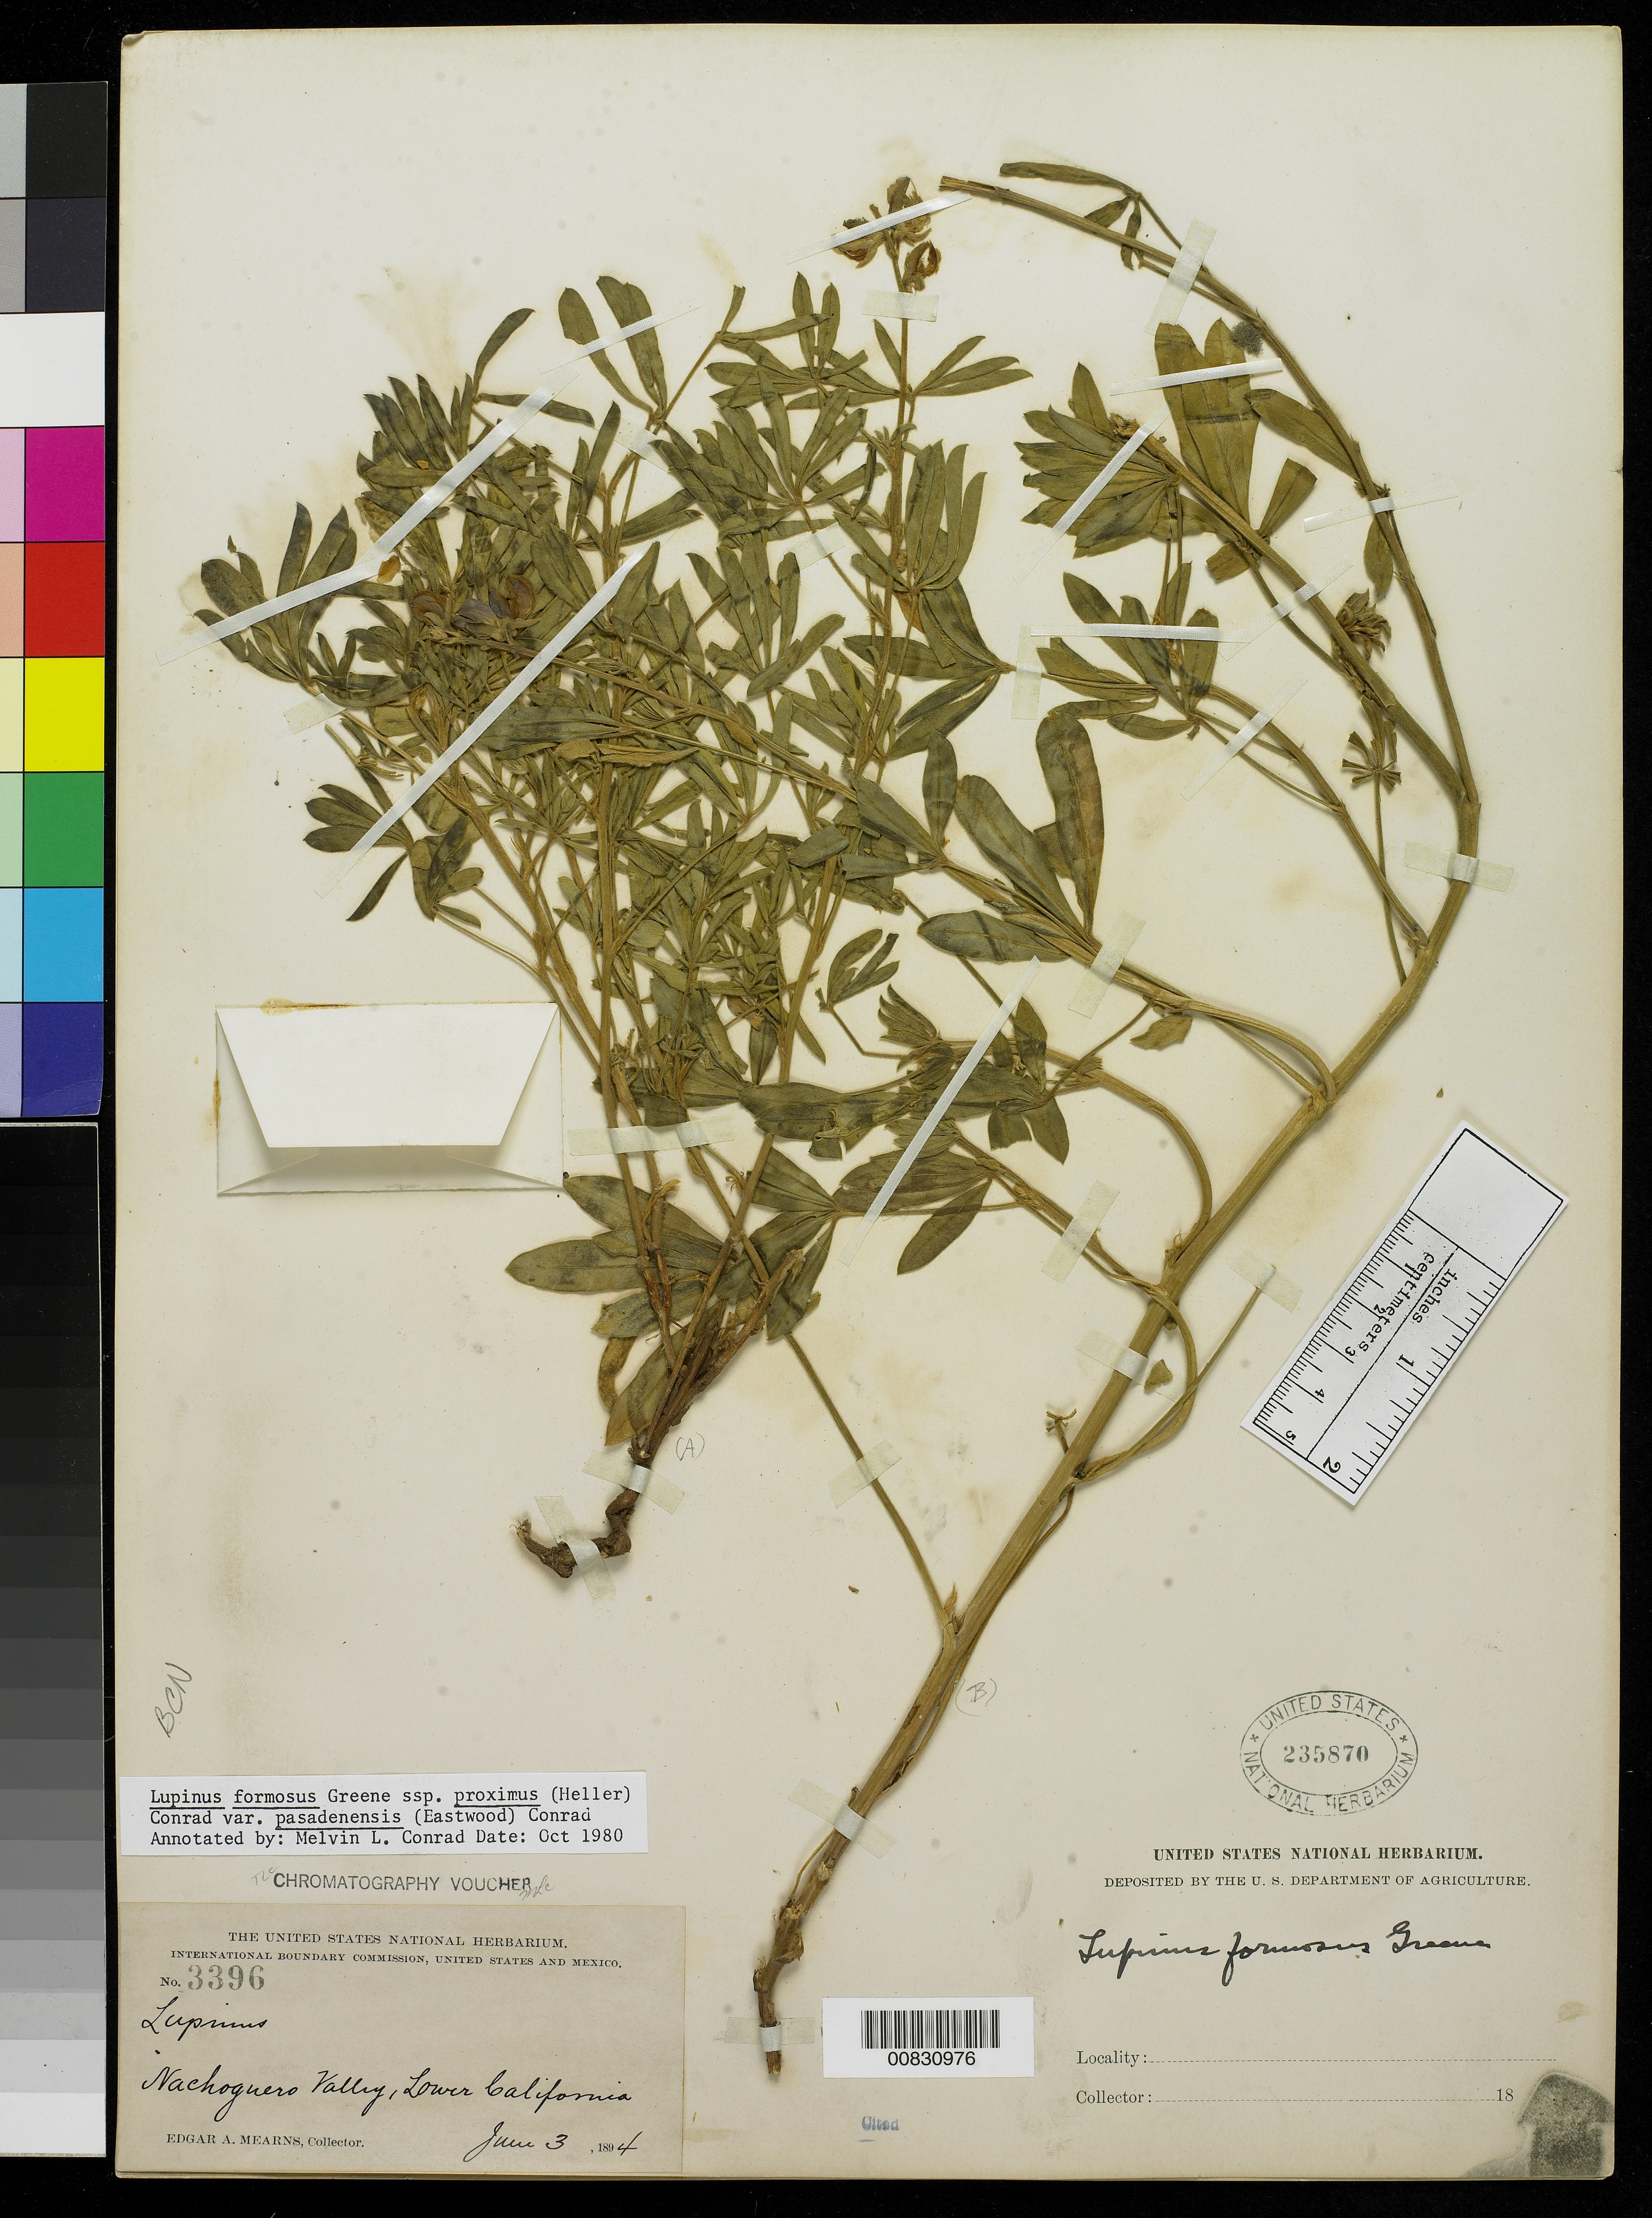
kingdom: Plantae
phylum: Tracheophyta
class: Magnoliopsida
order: Fabales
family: Fabaceae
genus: Lupinus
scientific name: Lupinus formosus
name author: Greene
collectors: E. A. Mearns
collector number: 3396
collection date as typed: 03 Jun 1894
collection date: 1894-06-03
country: Mexico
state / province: Baja California Norte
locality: Nachoguero Valley, Baja California.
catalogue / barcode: US 235870